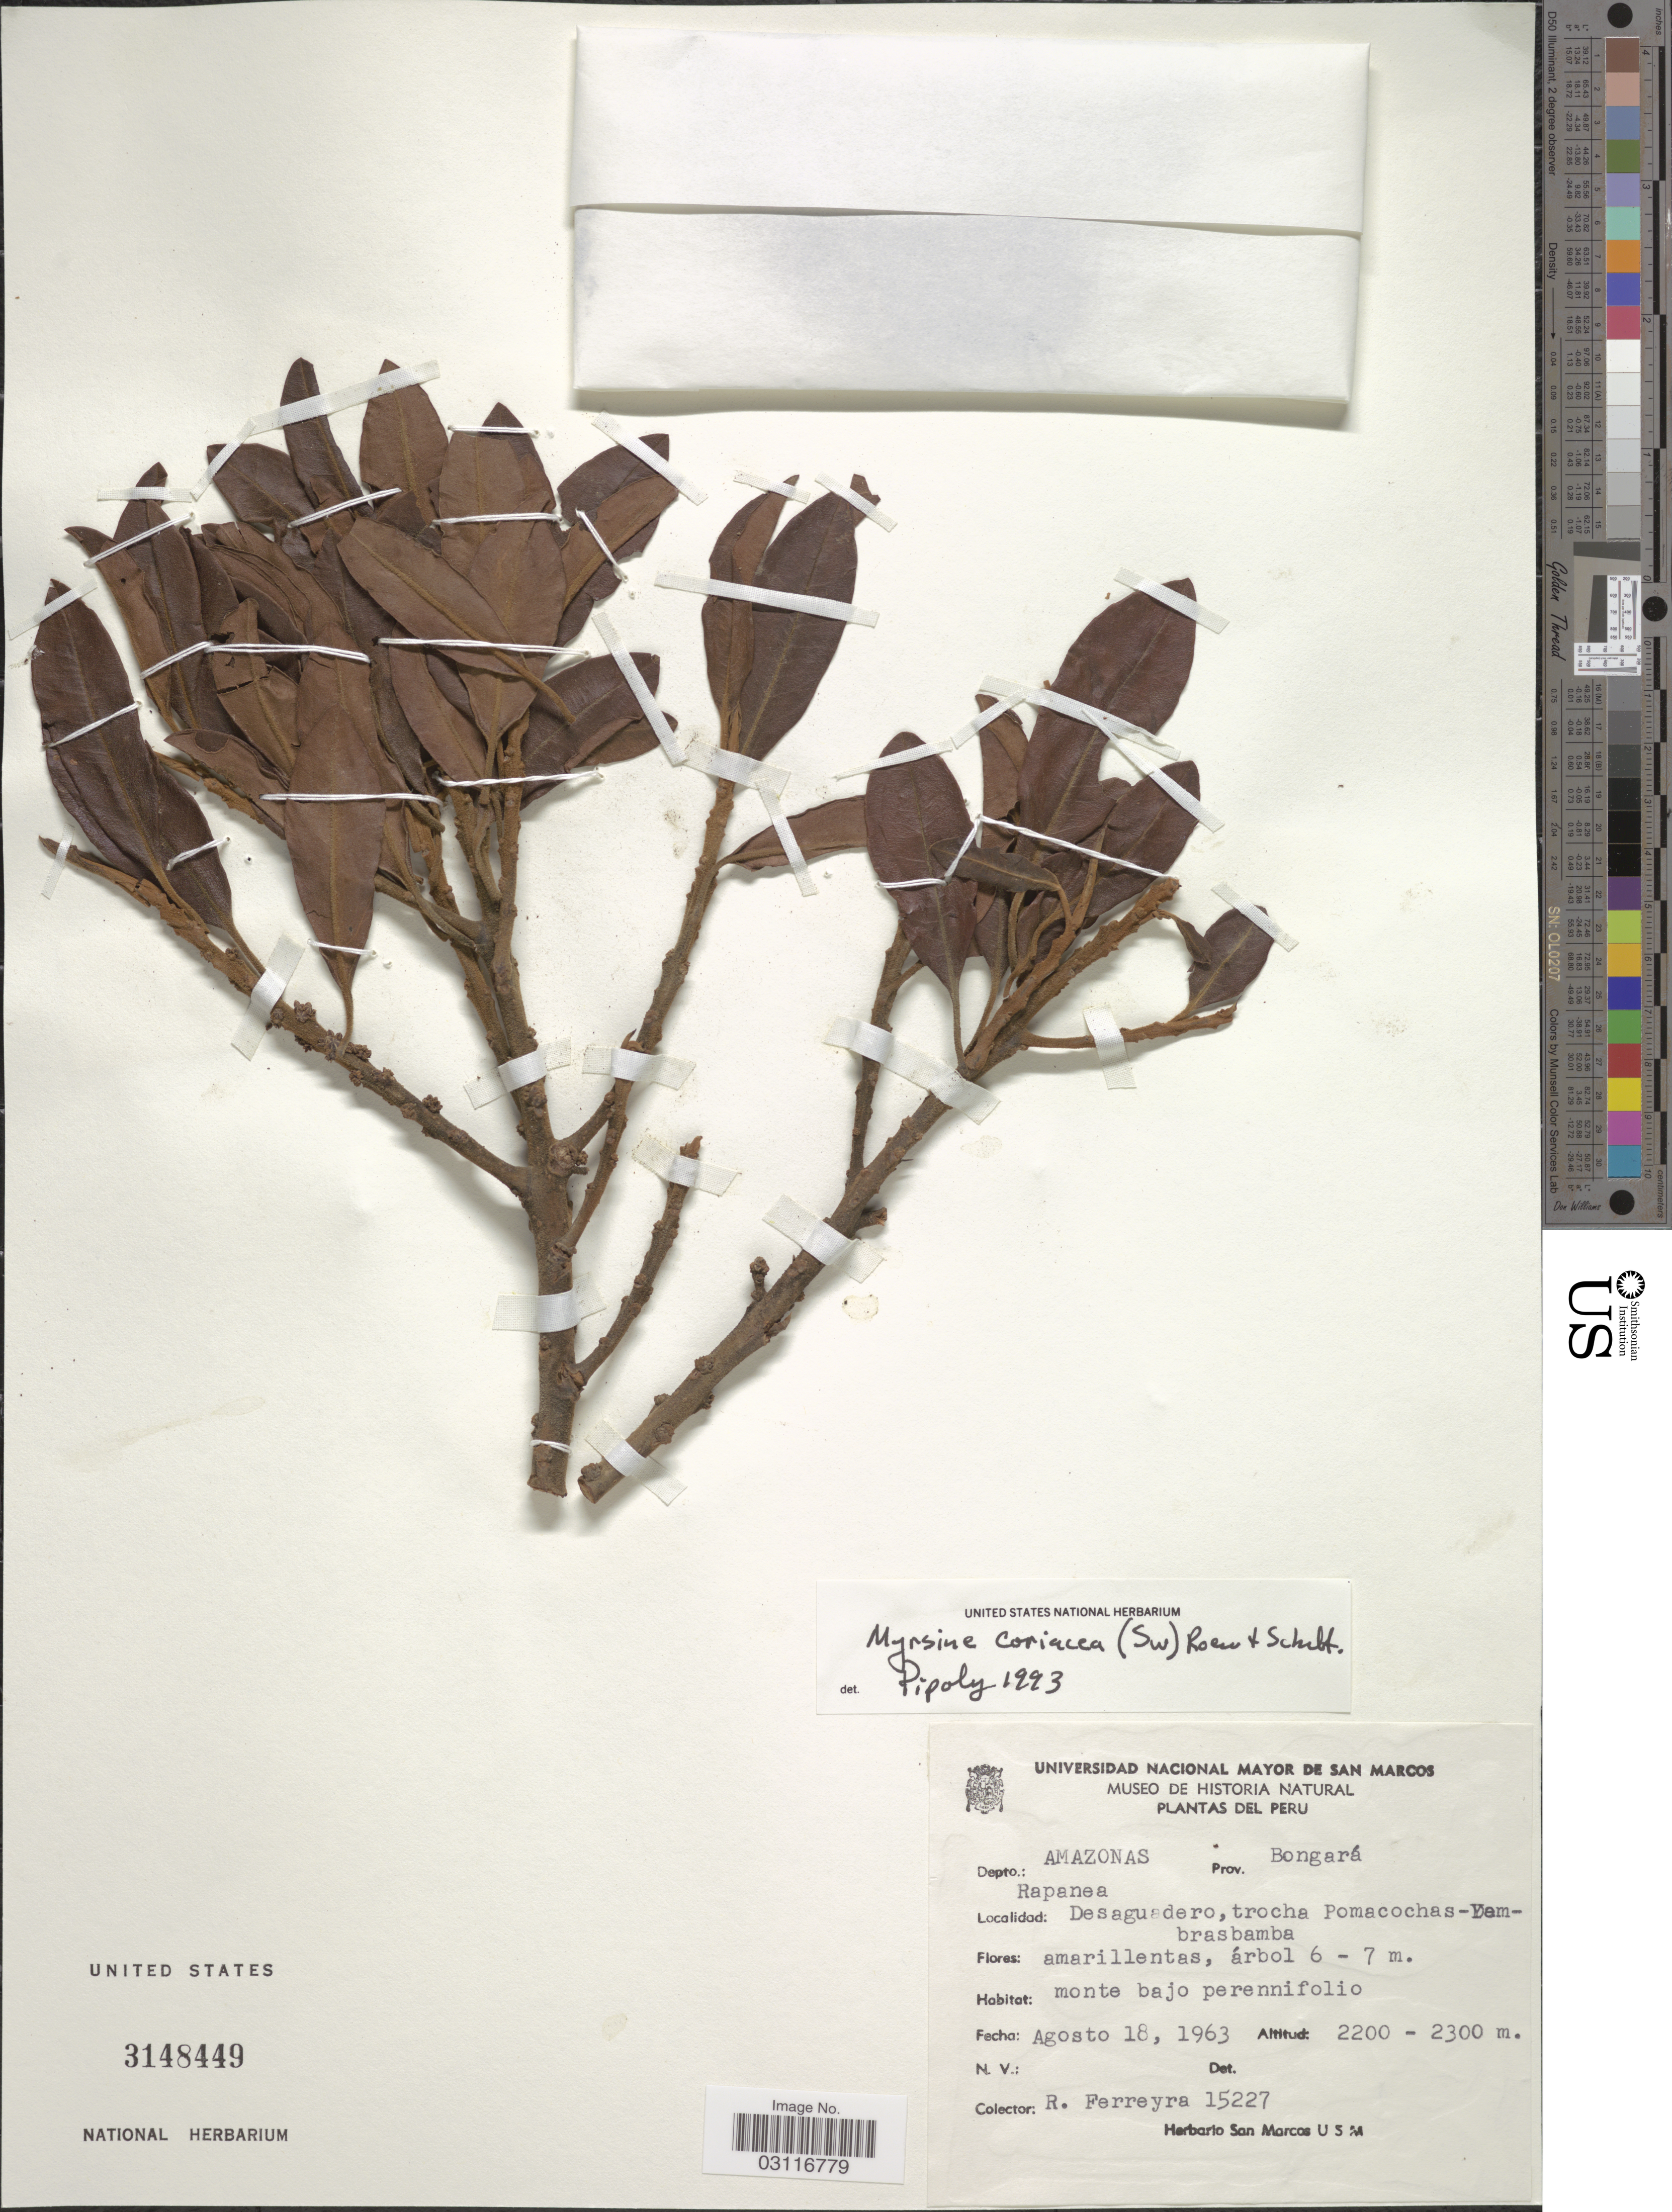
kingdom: Plantae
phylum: Tracheophyta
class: Magnoliopsida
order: Ericales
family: Primulaceae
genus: Myrsine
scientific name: Myrsine coriacea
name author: (Sw.) R. Br. ex Roem. & Schult.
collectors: R. A. Ferreyra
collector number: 15227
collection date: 1963-08-18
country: Peru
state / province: Amazonas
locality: Depto.: Amazonas, Prov. Bongará, Desaguadero, trocha Pomacochas-Yem-brasbamba.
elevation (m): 2200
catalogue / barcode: US 3148449